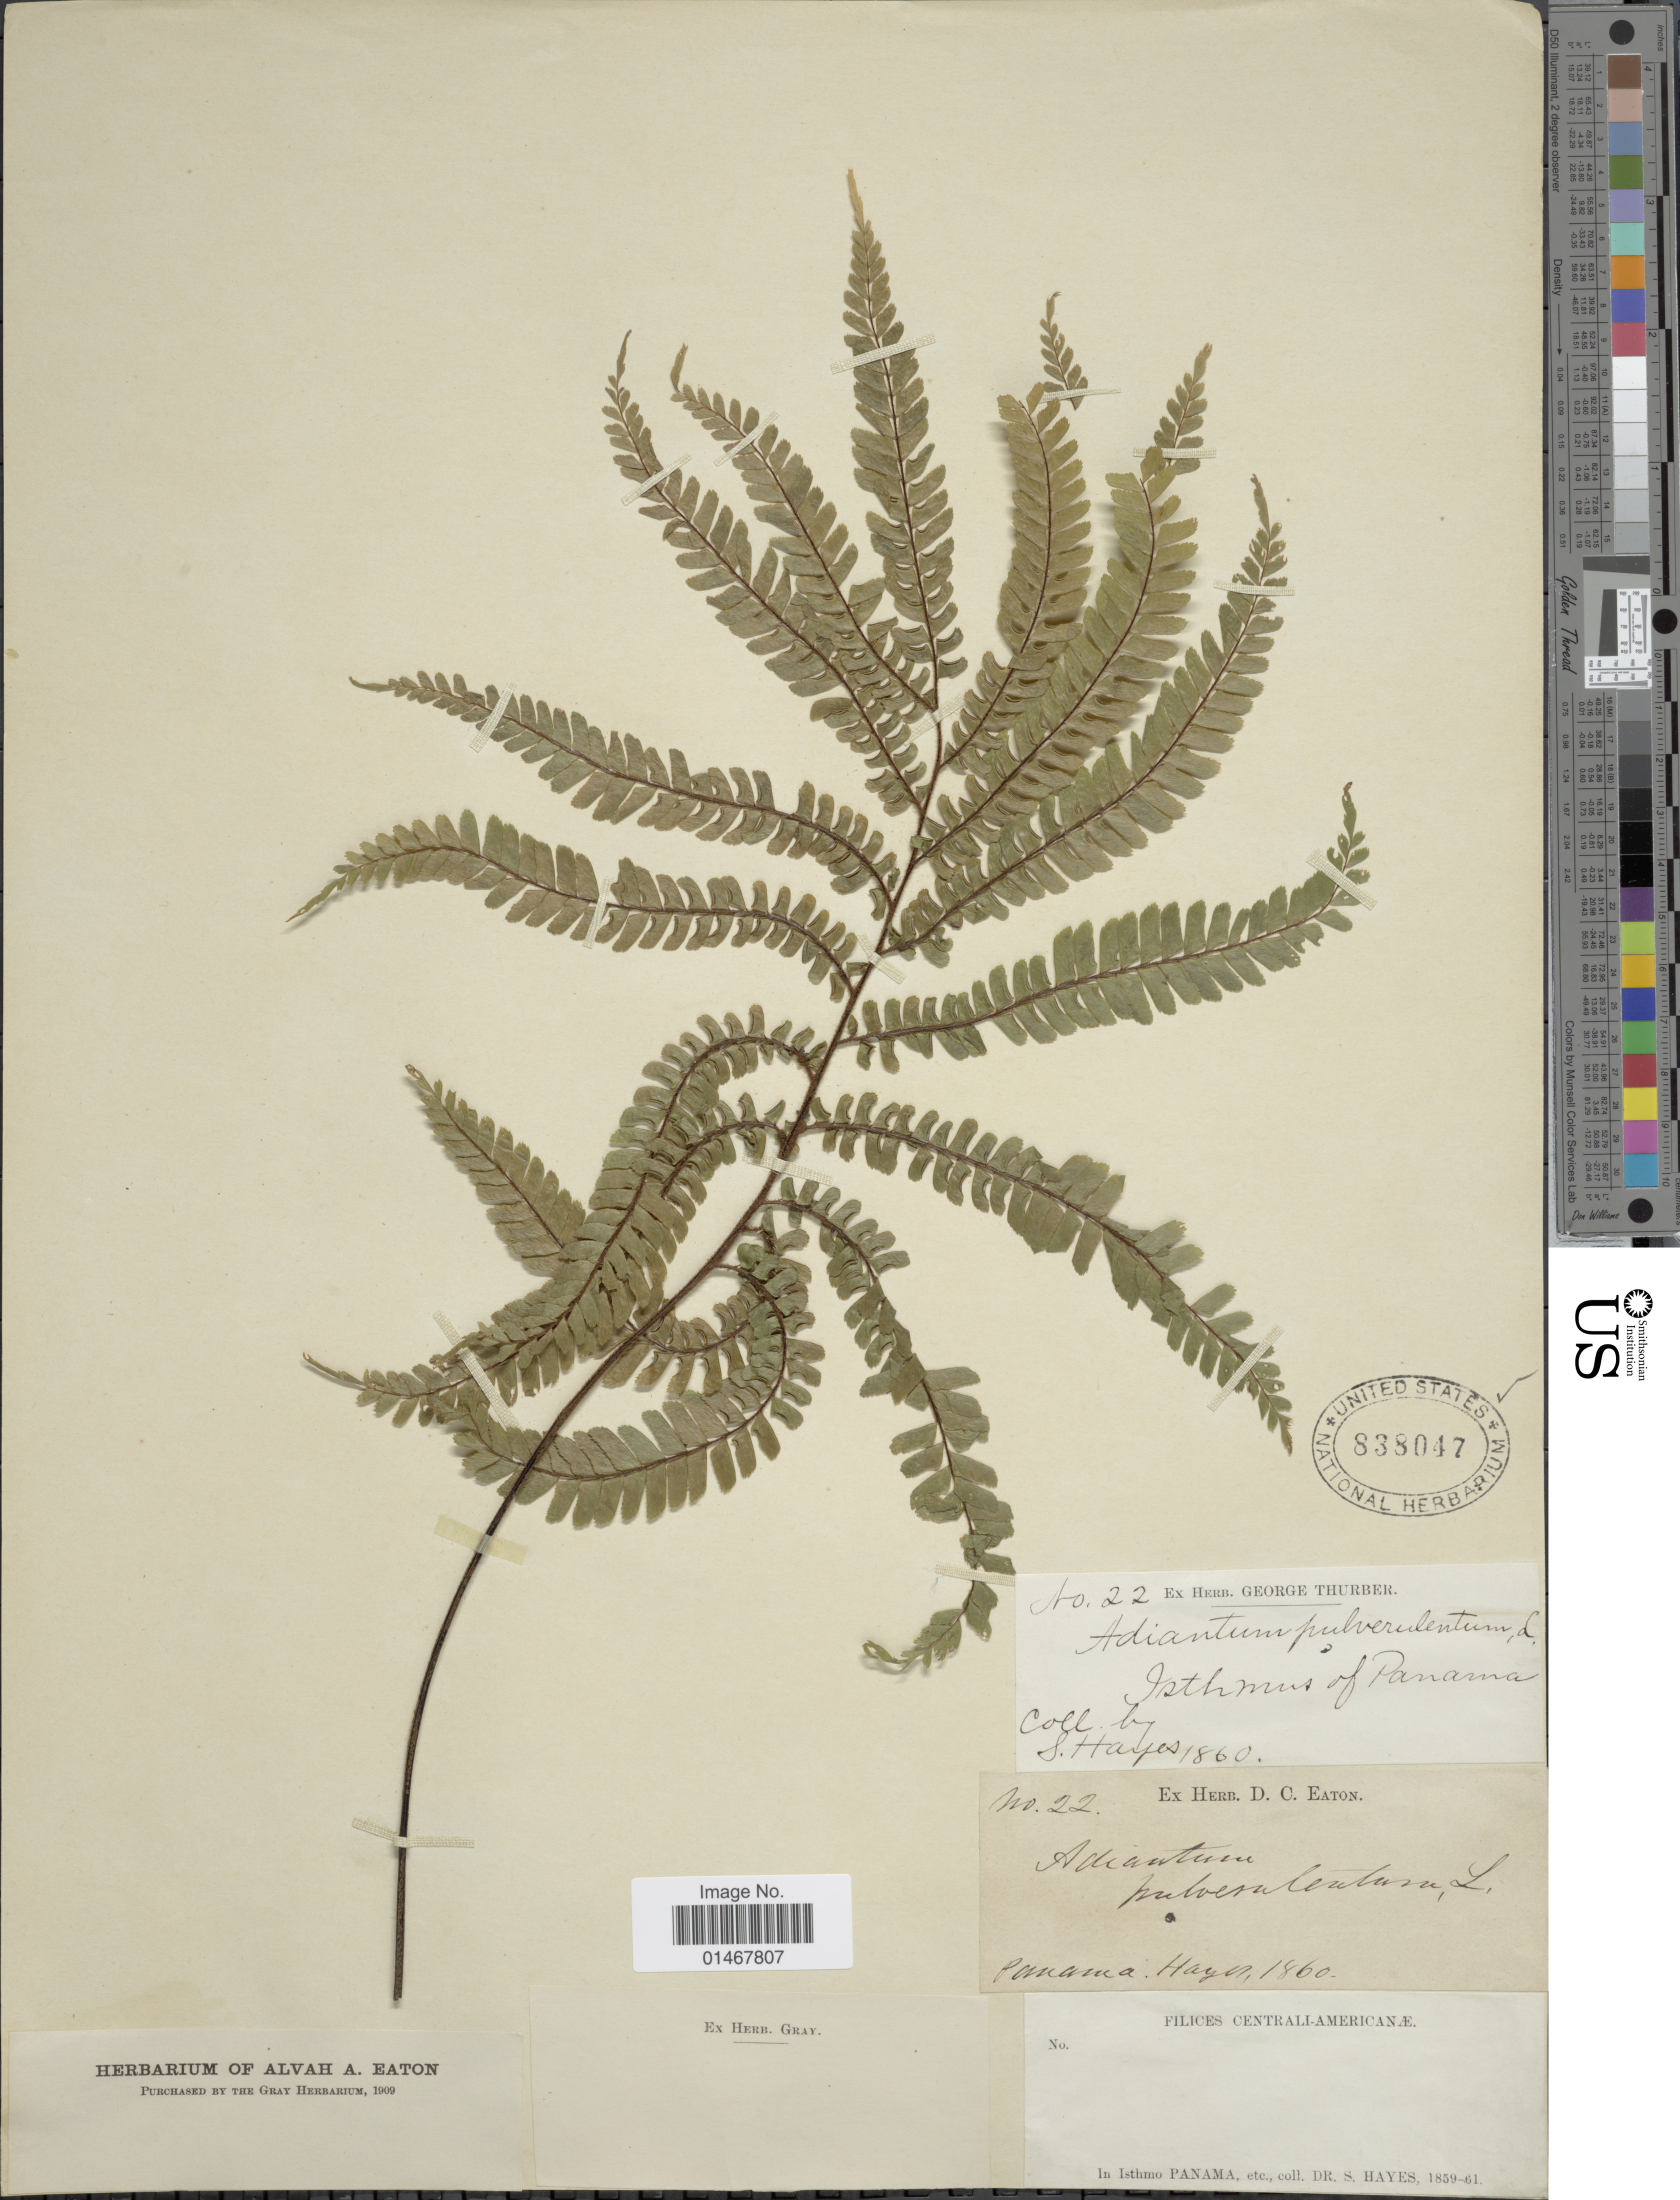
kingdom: Plantae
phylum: Tracheophyta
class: Polypodiopsida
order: Polypodiales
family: Pteridaceae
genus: Adiantum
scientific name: Adiantum pulverulentum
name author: L.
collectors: S. Hayes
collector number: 22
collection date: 1860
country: Panama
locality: In Isthmo Panama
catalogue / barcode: US 838047